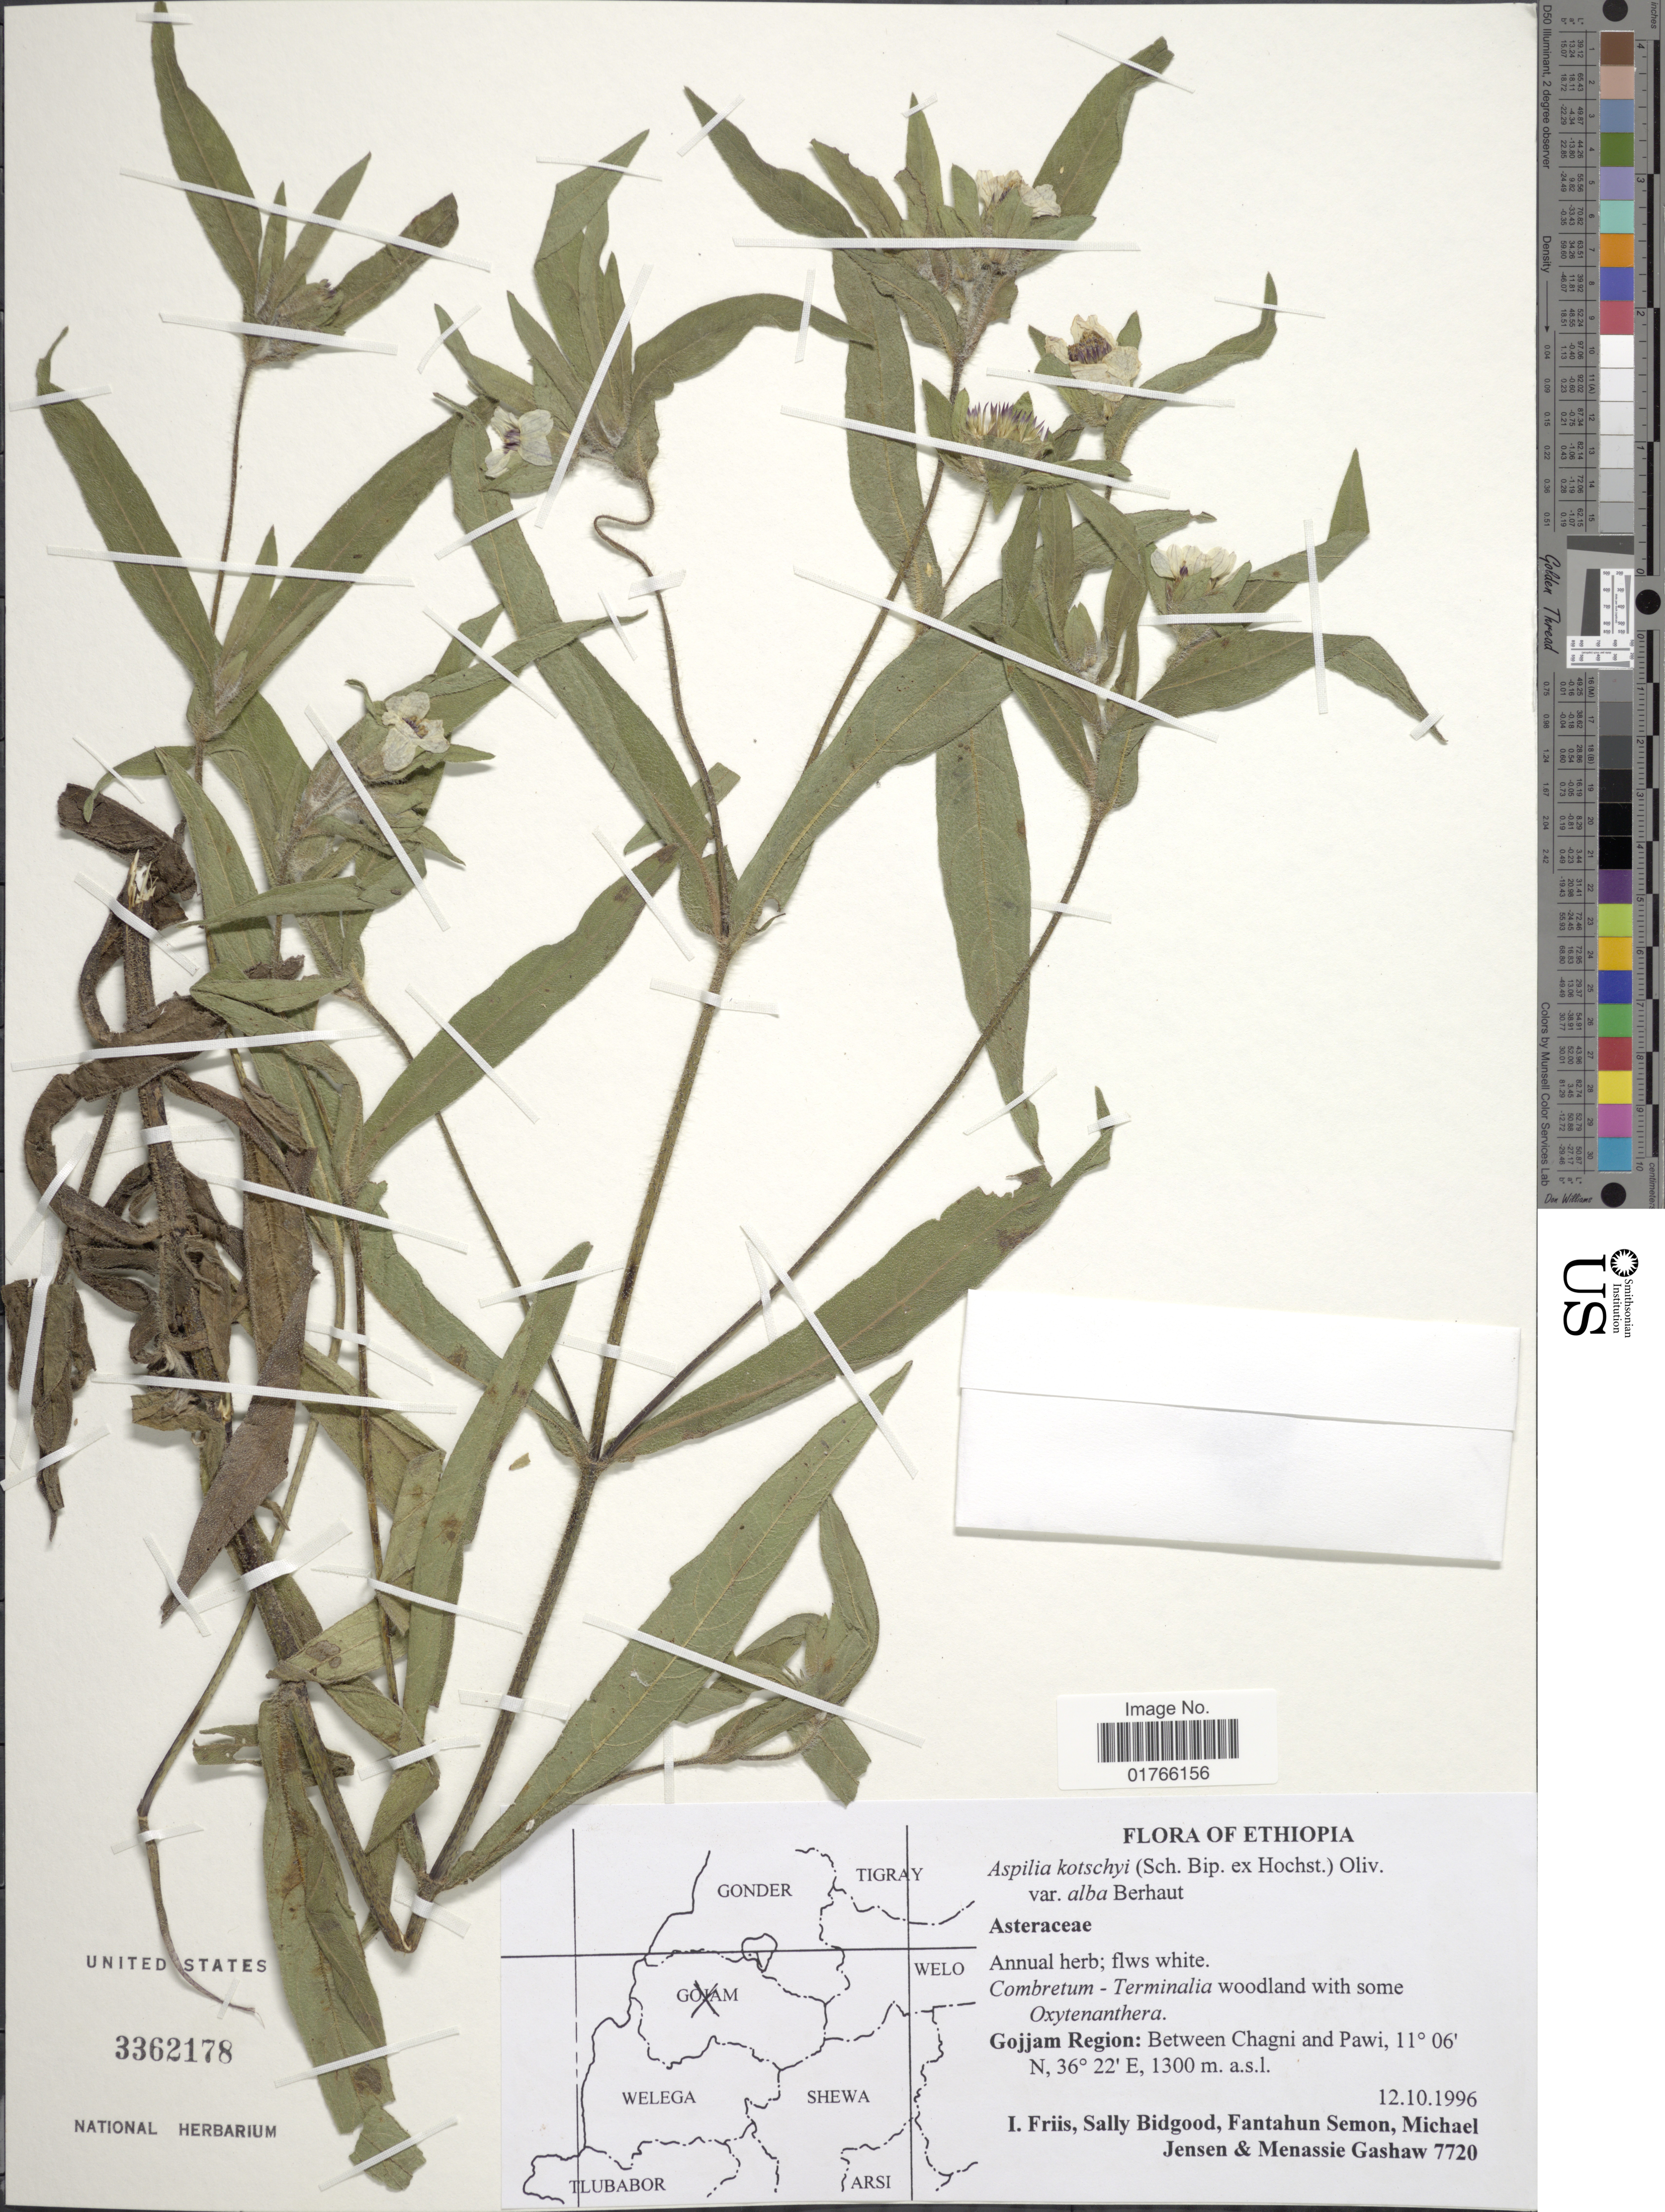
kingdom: Plantae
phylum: Tracheophyta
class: Magnoliopsida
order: Asterales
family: Asteraceae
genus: Aspilia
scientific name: Aspilia kotschyi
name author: (Sch. Bip.) Oliv.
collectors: I. Friis, S. Bidgood, F. Semon, M. Jensen & M. Gashaw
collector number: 7720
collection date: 1996-10-12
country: Ethiopia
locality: Gojjam Region, between Chagni and Pawi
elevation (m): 1300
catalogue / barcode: US 3362178